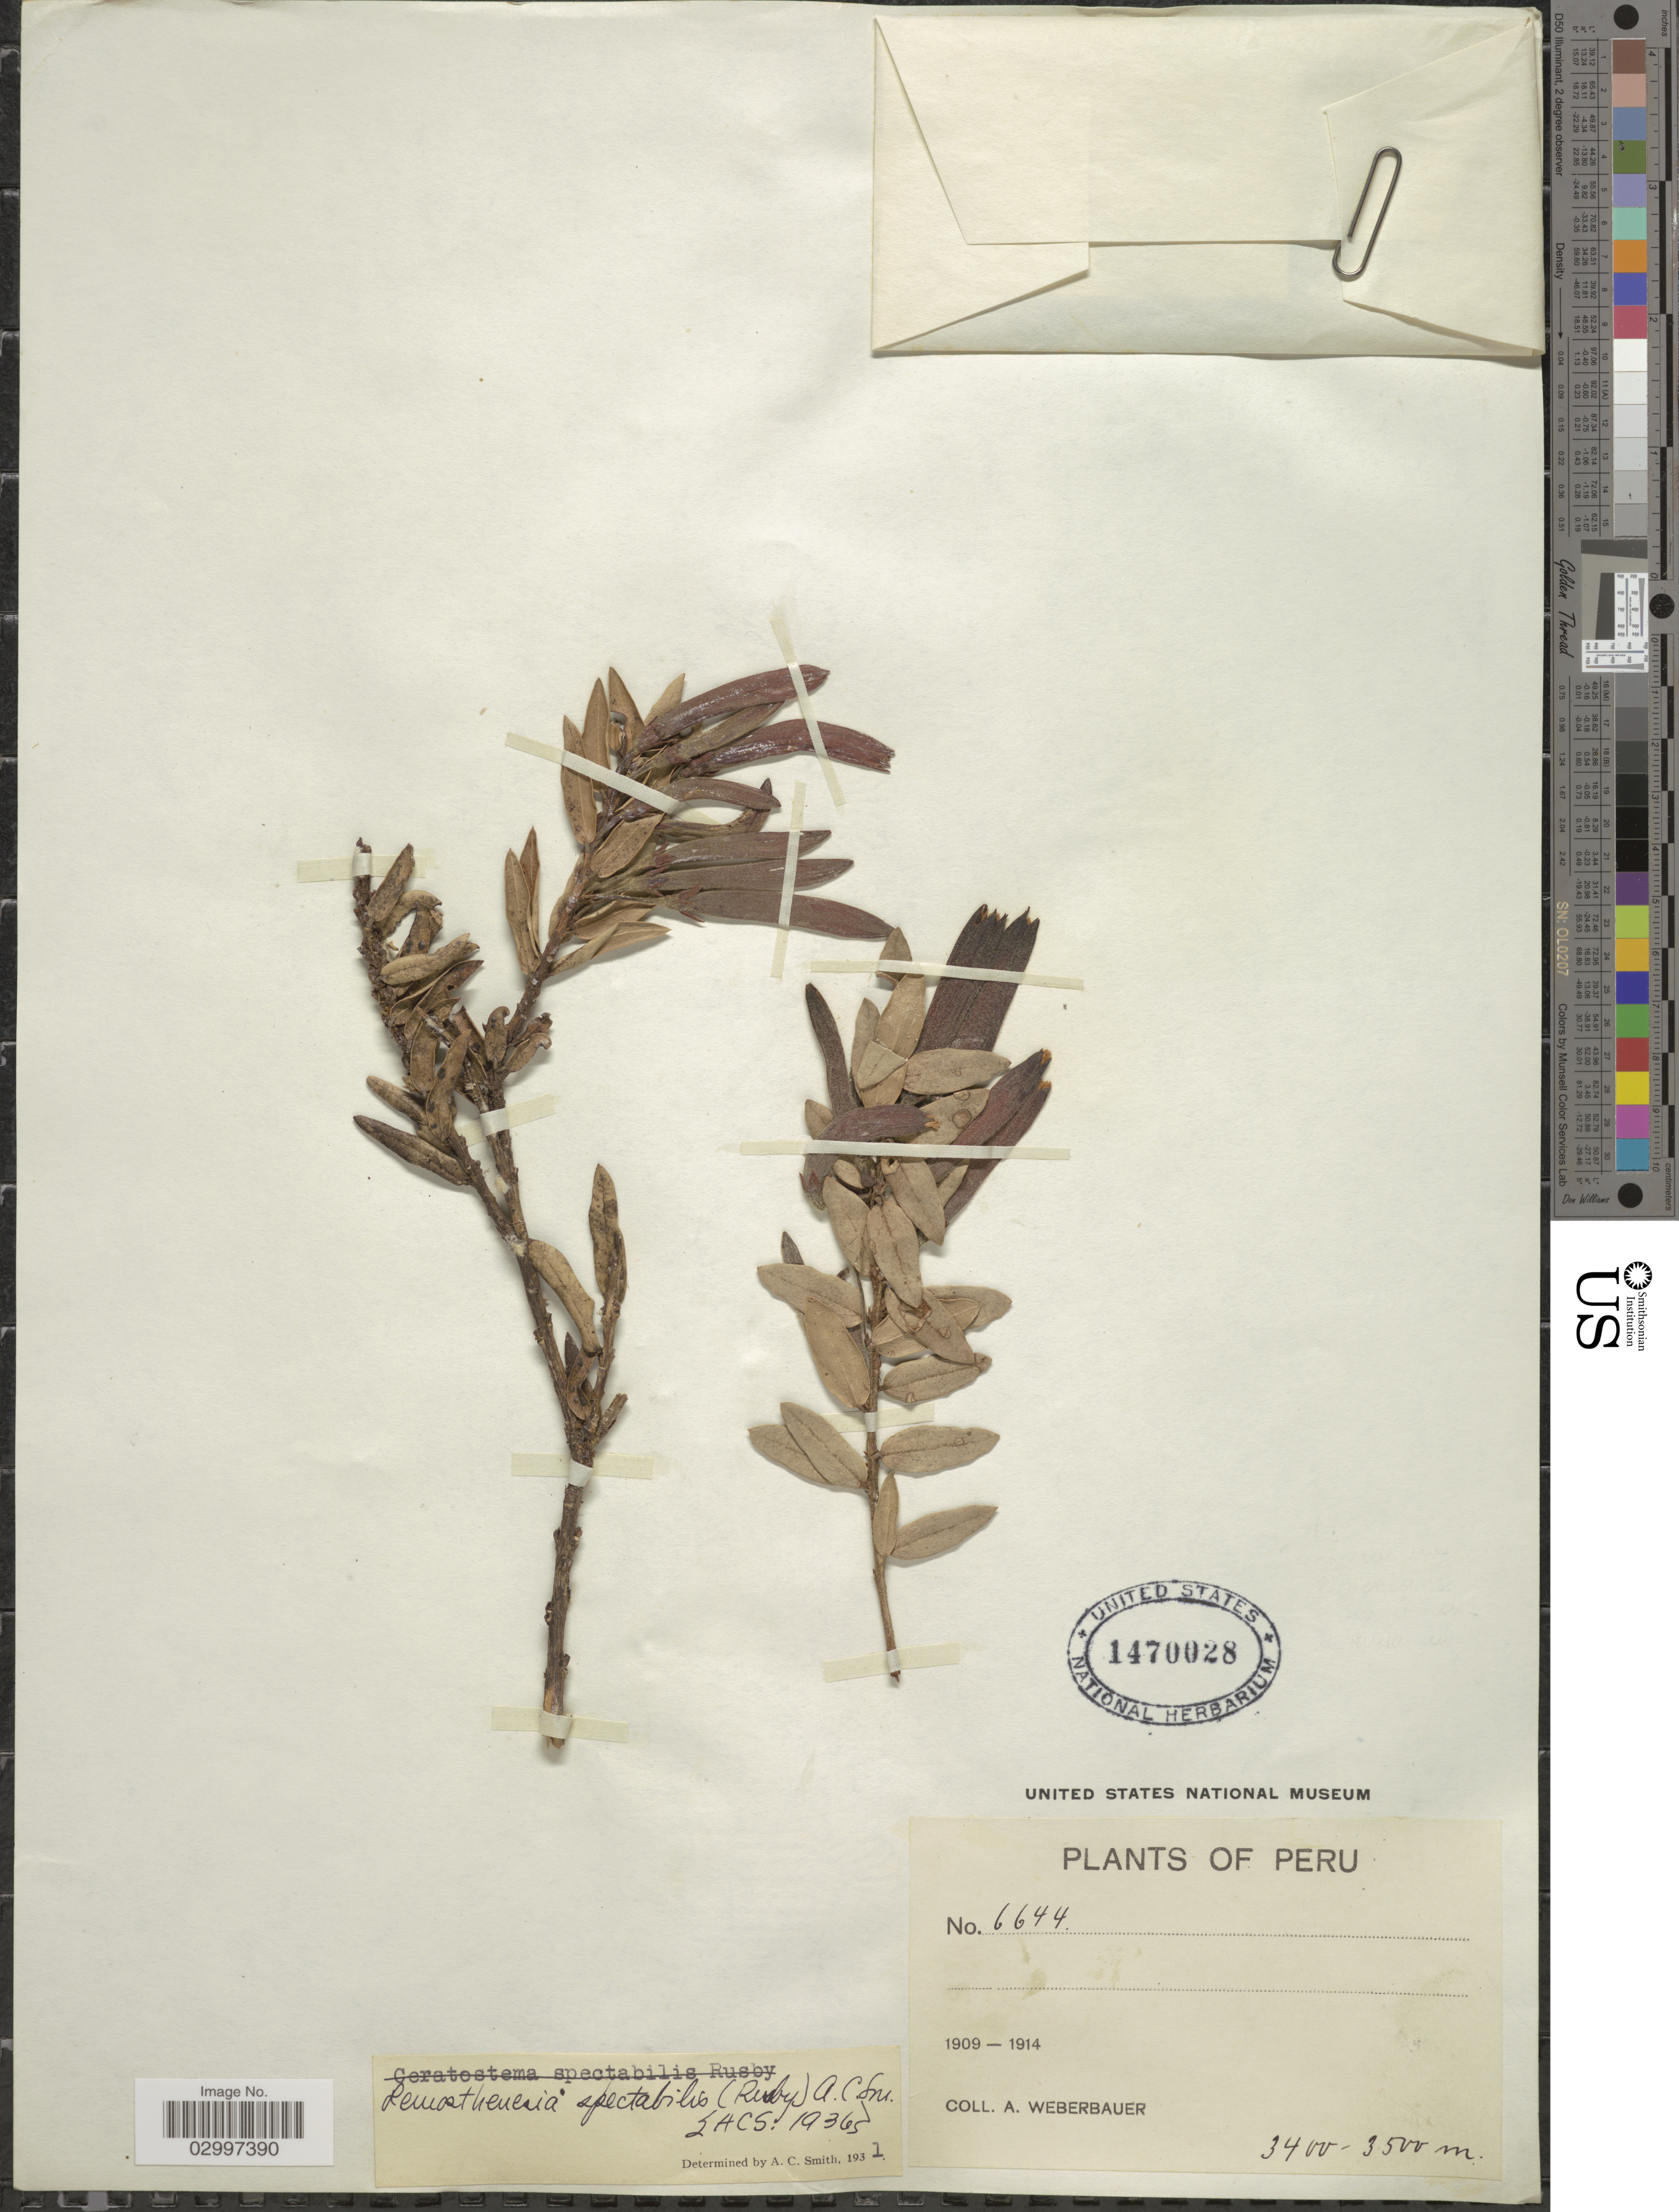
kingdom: Plantae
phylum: Tracheophyta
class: Magnoliopsida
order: Ericales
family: Ericaceae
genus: Demosthenesia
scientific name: Demosthenesia spectabilis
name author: (Rusby) A.C. Sm.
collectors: A. Weberbauer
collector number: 6644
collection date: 1909/1914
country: Peru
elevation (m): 3400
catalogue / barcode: US 1470028